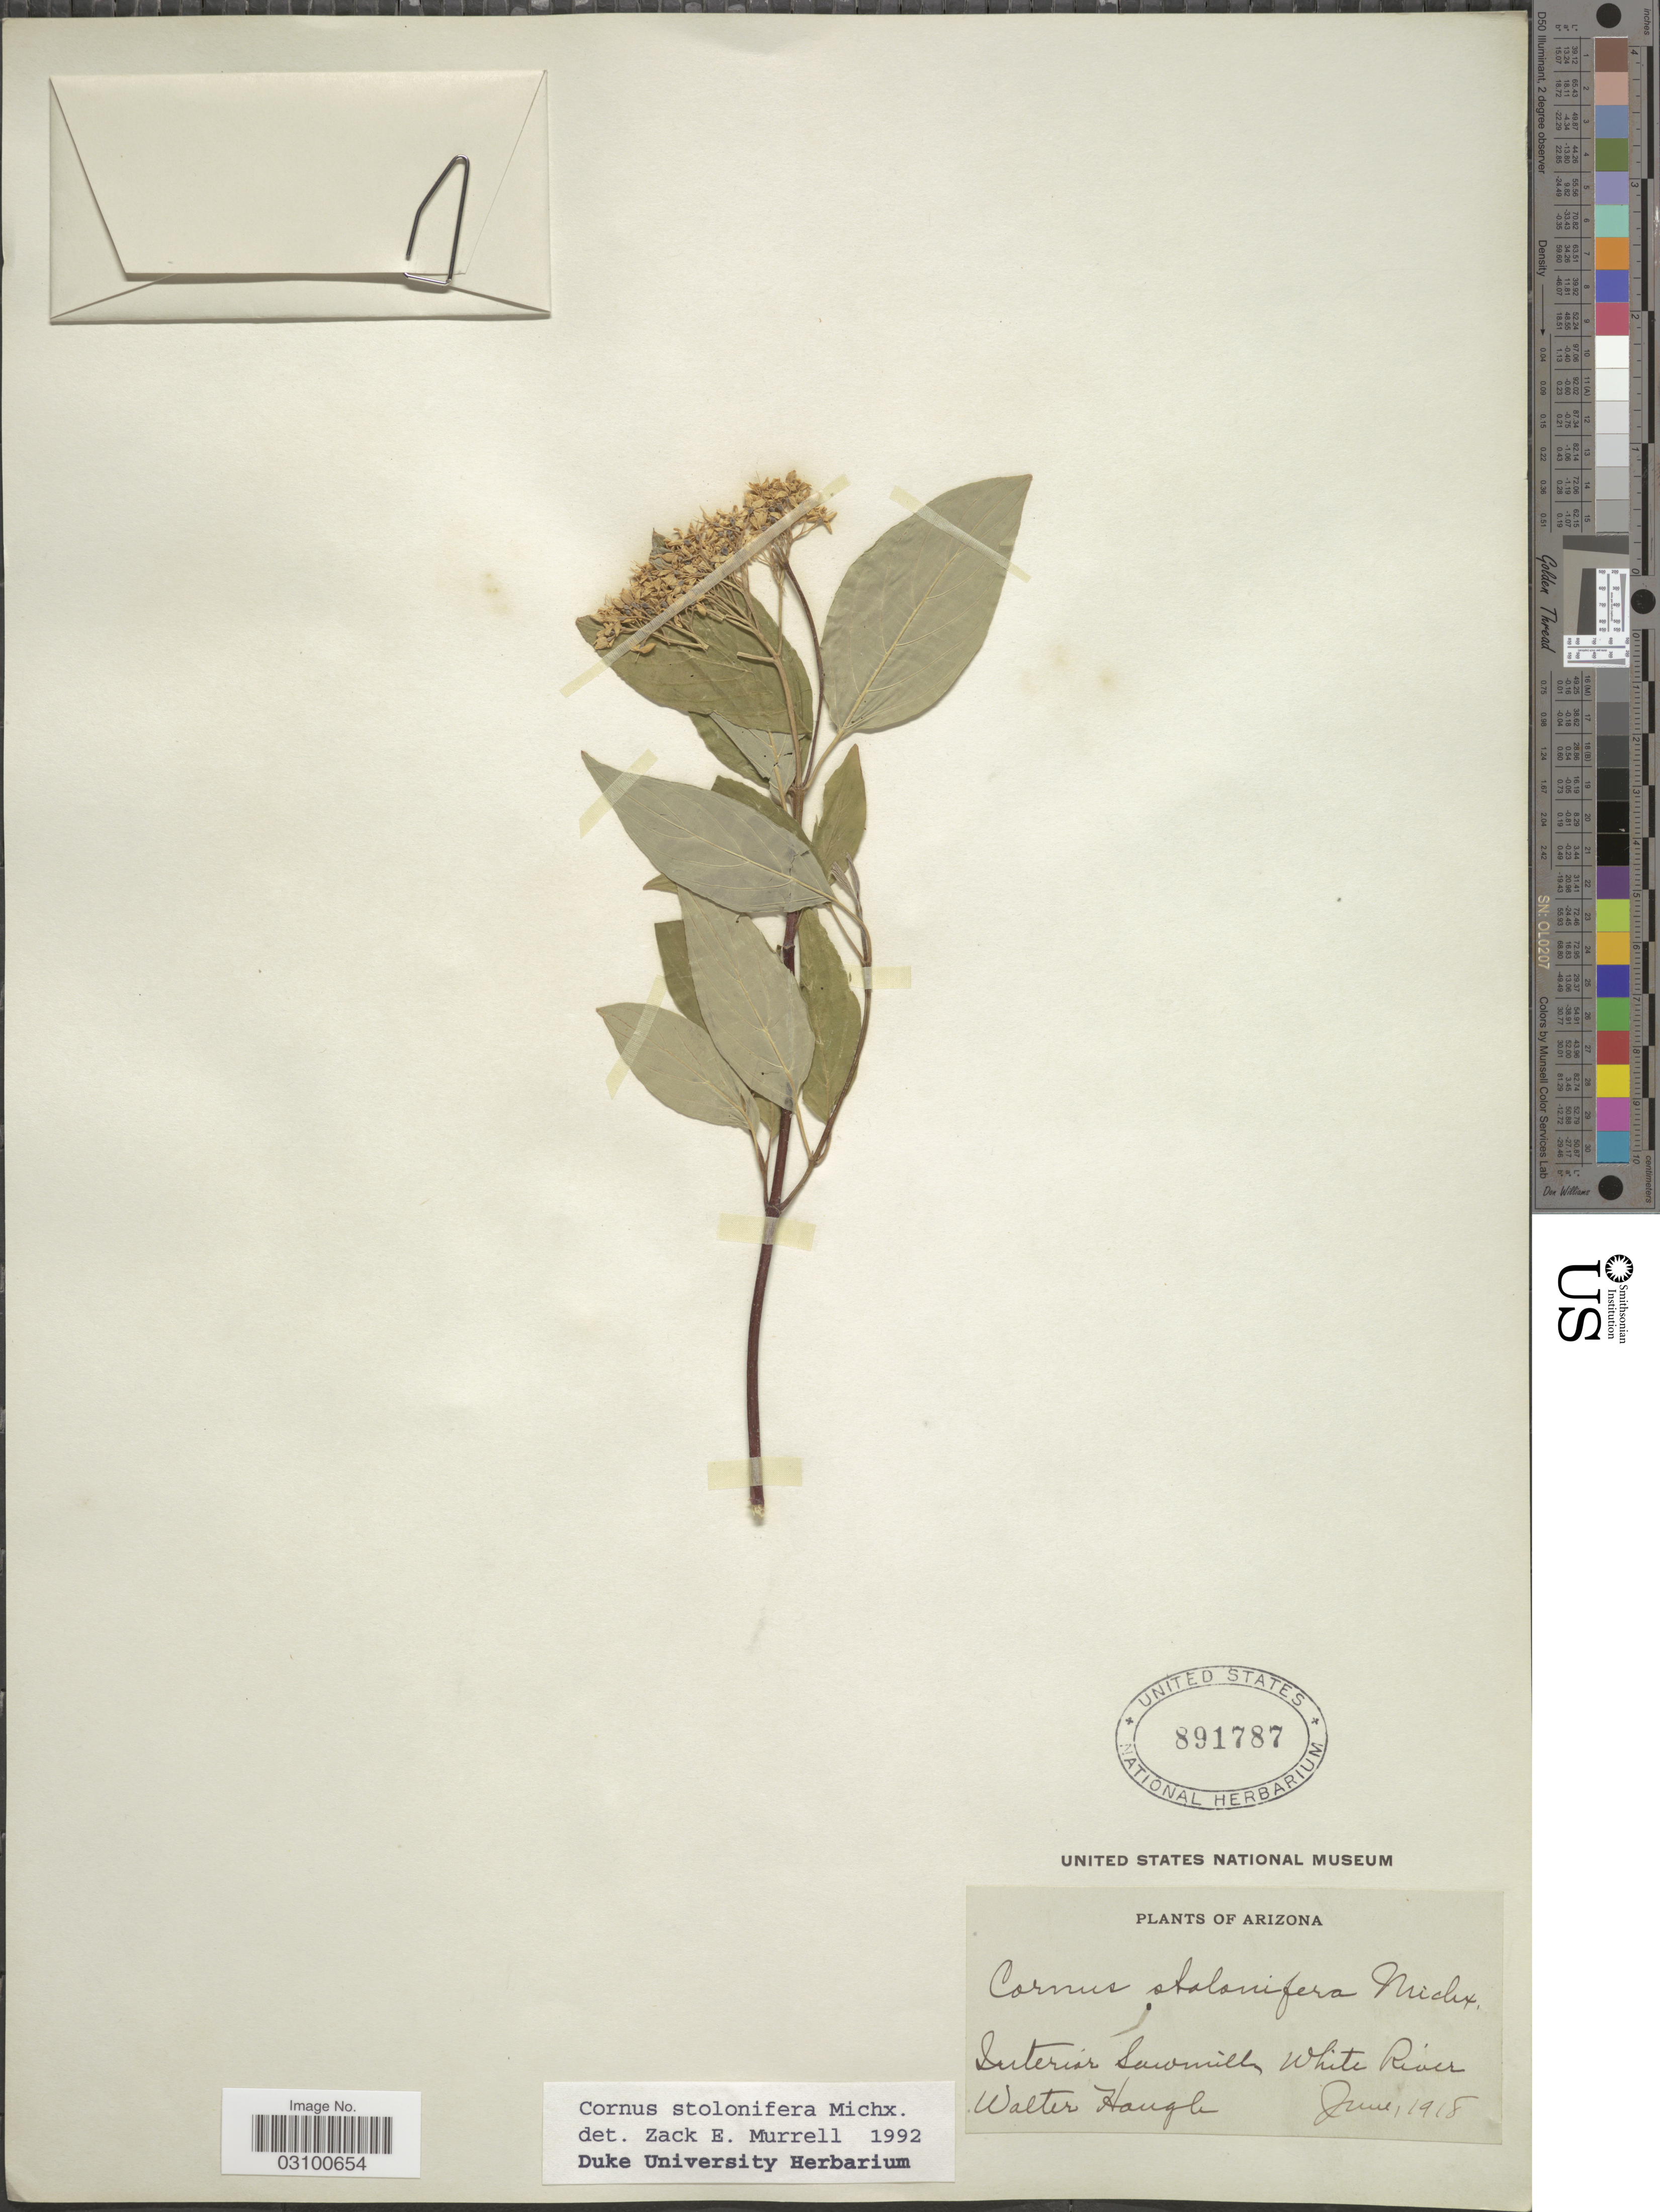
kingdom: Plantae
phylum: Tracheophyta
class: Magnoliopsida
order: Cornales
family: Cornaceae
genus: Cornus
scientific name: Cornus sericea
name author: L.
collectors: W. Hough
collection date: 1918-06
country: United States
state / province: Arizona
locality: Interior Sawmill, White River.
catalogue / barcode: US 891787